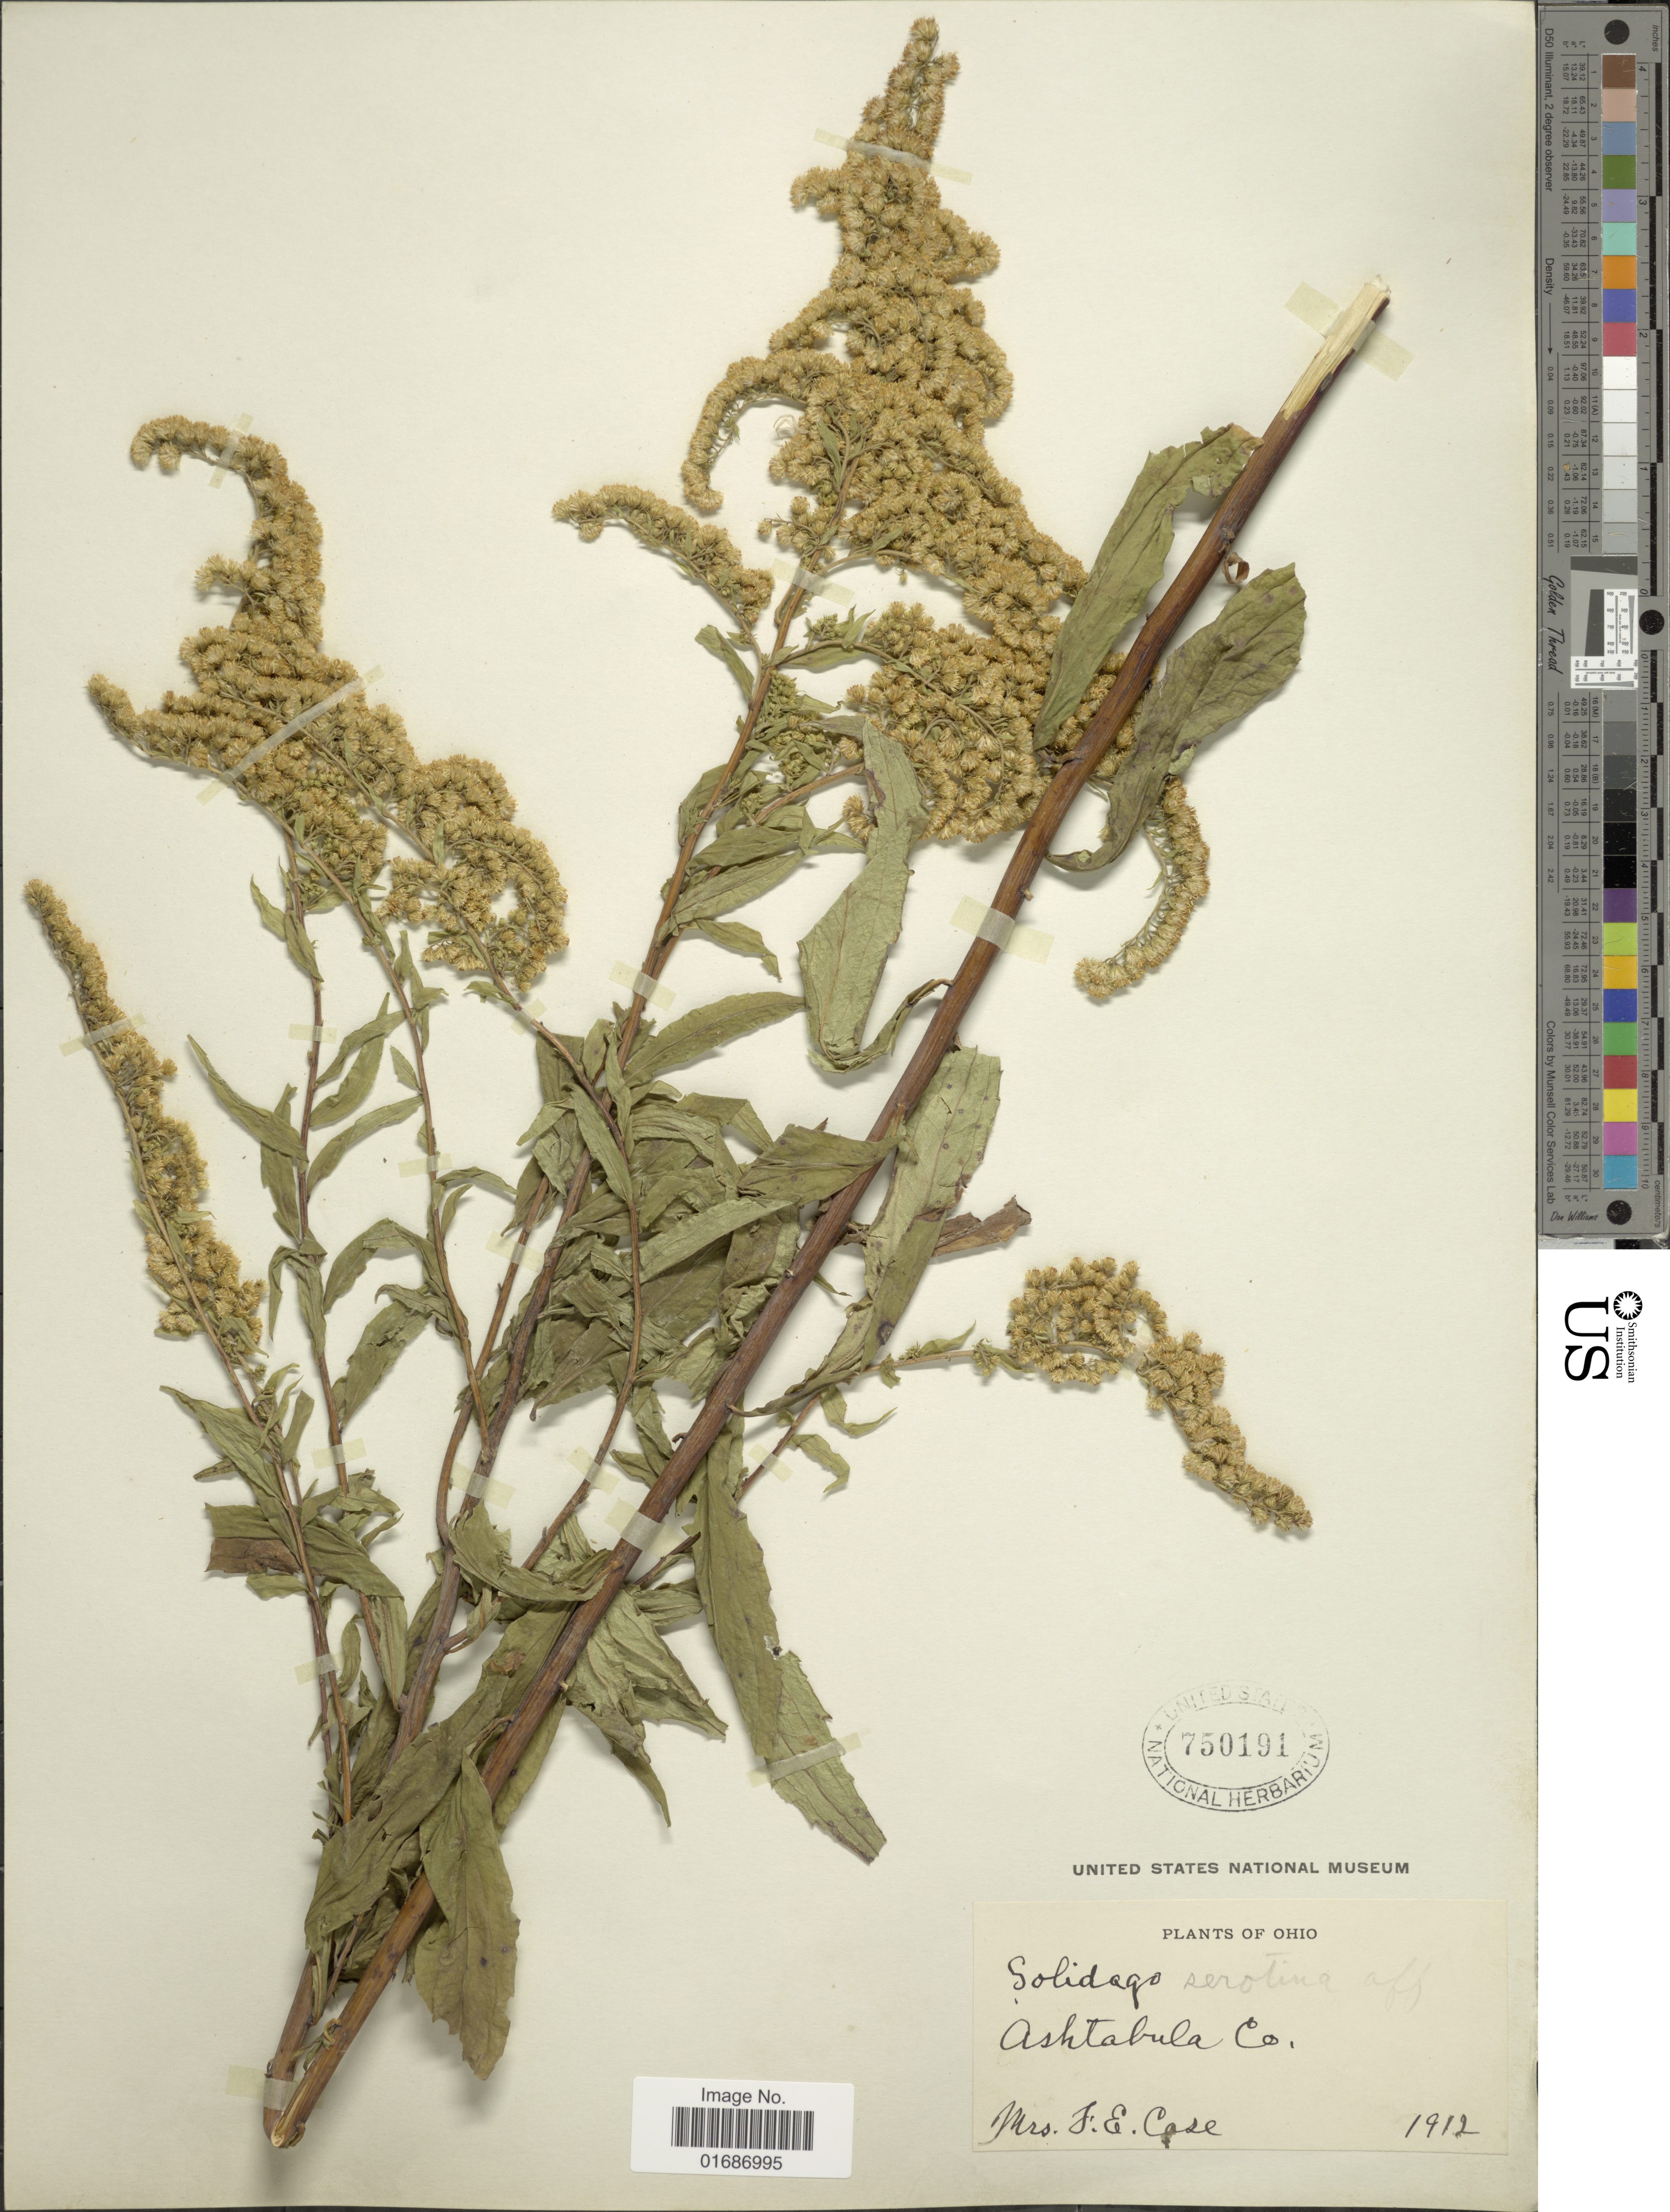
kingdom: Plantae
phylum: Tracheophyta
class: Magnoliopsida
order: Asterales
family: Asteraceae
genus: Solidago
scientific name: Solidago gigantea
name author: Aiton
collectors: T. Case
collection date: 1912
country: United States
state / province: Ohio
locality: Ashtabula Co.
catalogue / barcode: US 750191